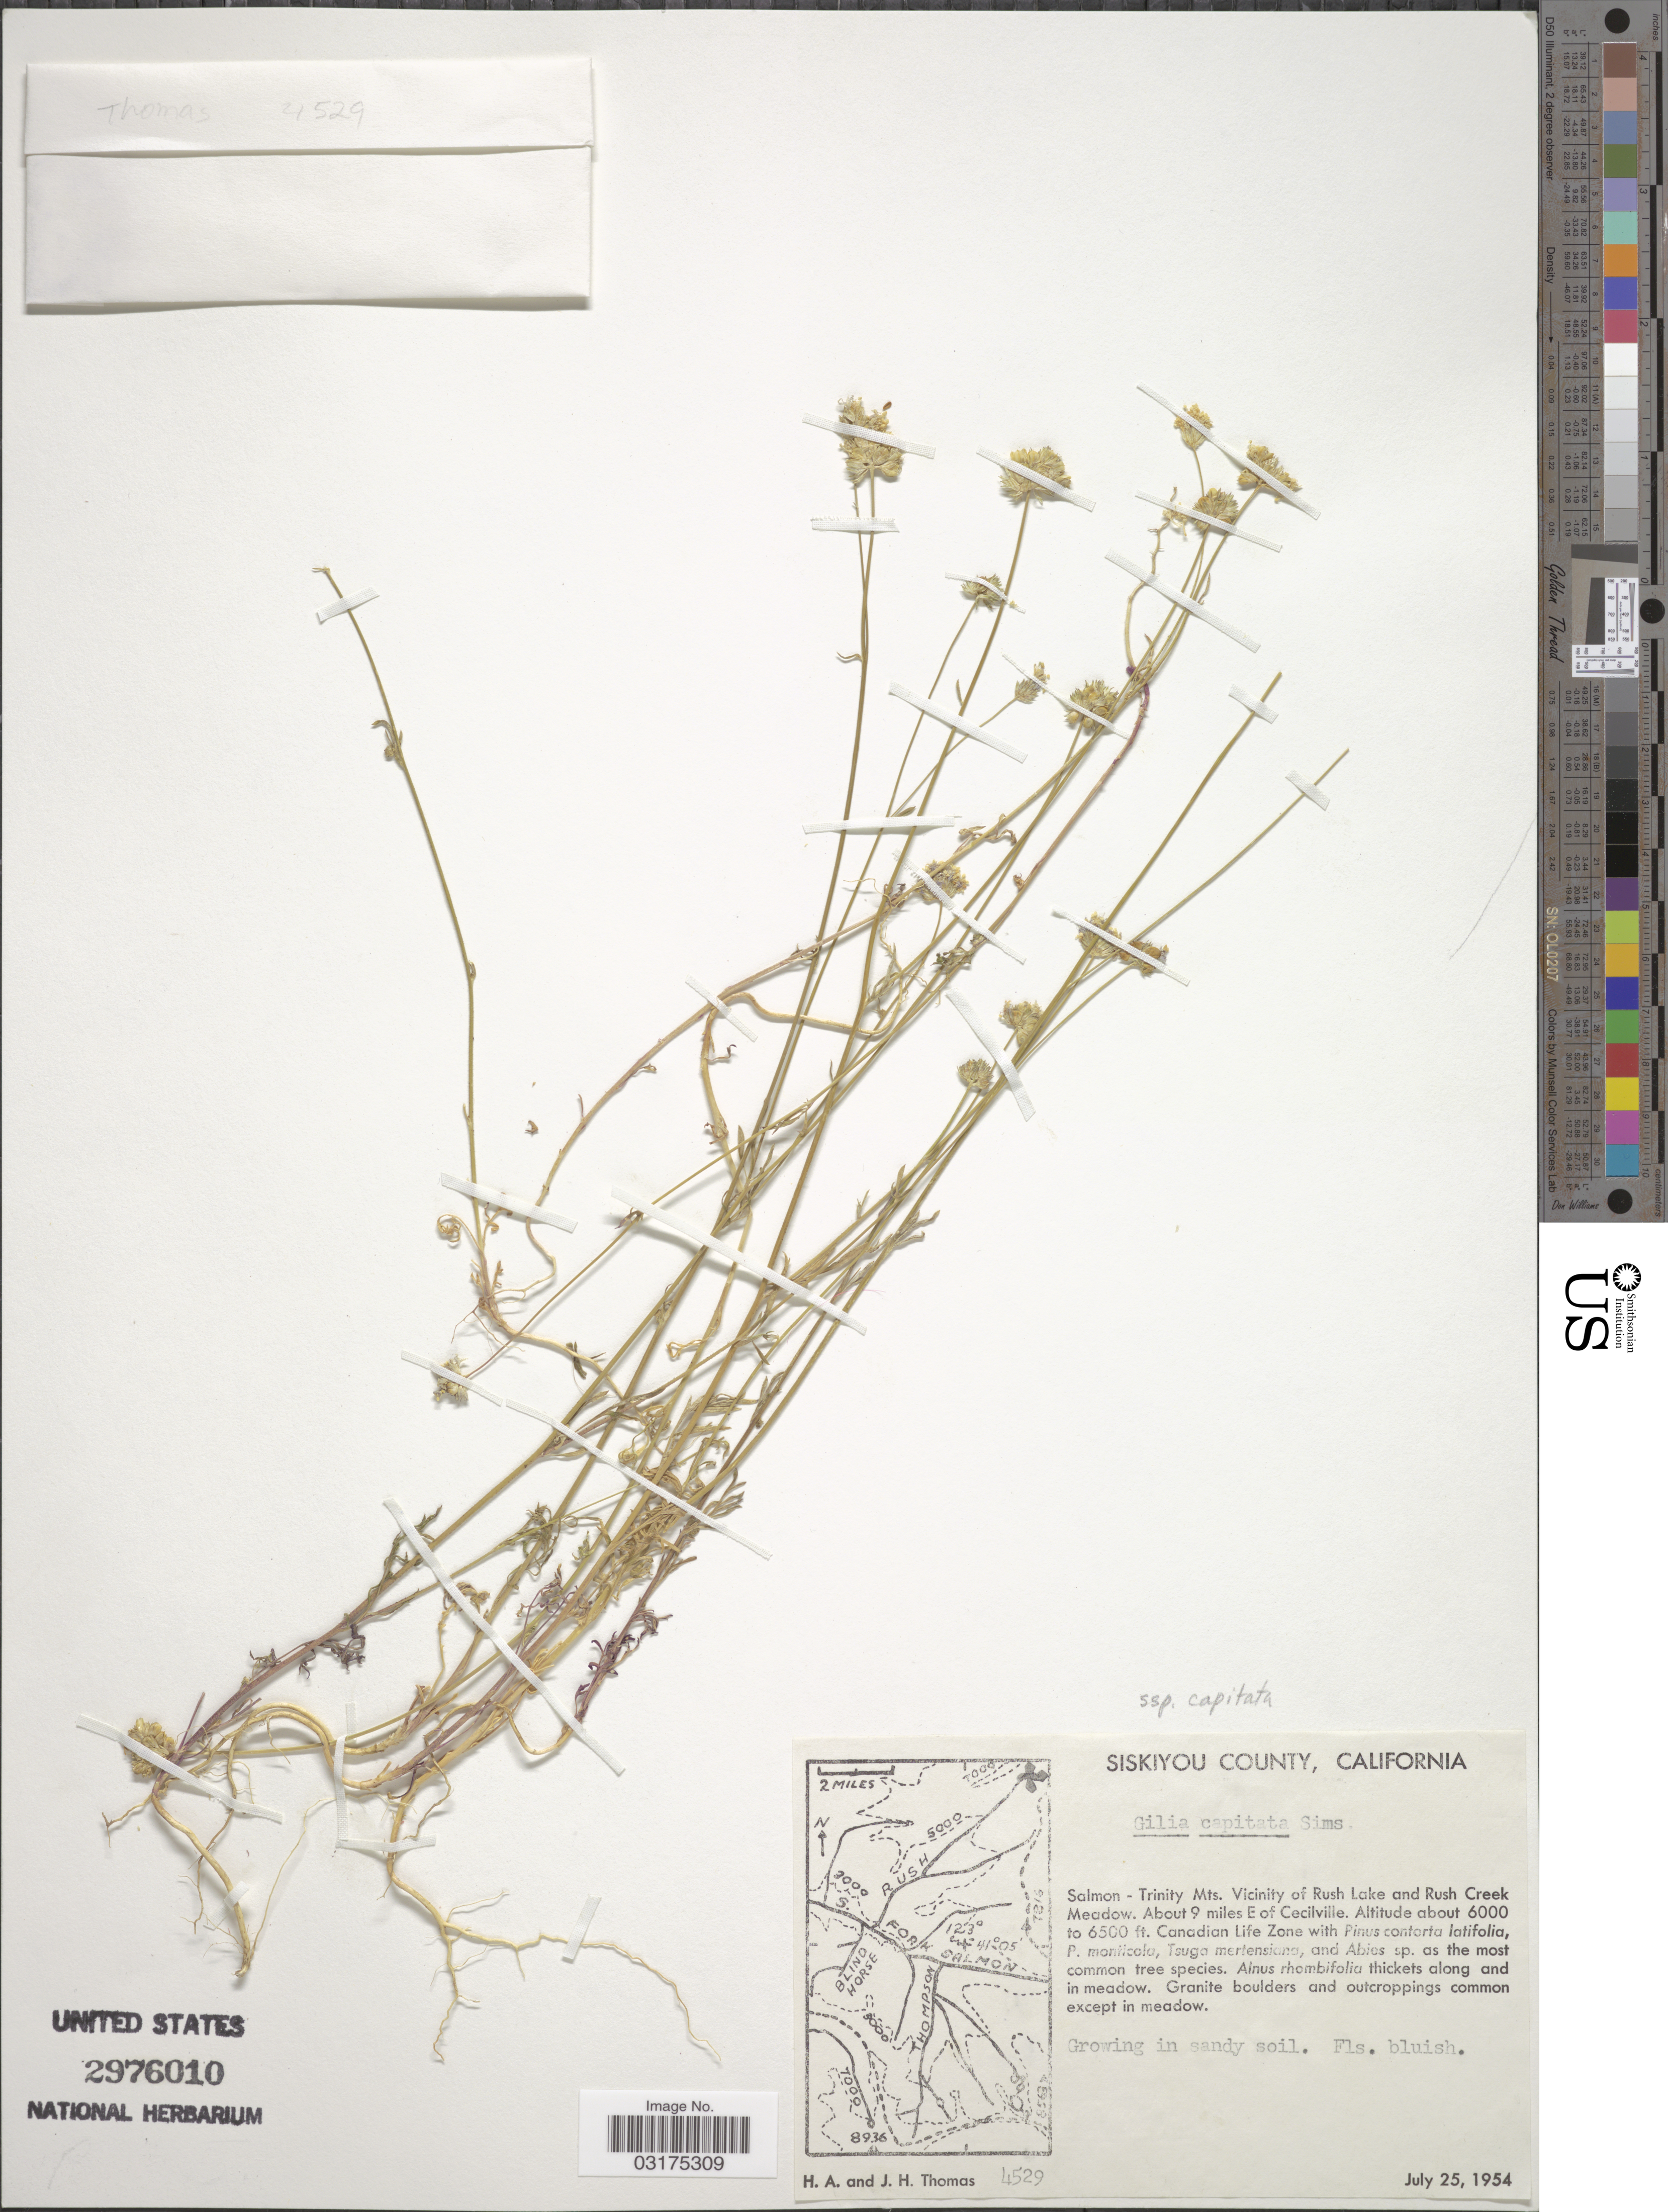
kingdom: Plantae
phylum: Tracheophyta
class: Magnoliopsida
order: Ericales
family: Polemoniaceae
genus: Gilia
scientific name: Gilia capitata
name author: Sims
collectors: H. Thomas & J. H. Thomas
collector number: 4529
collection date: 1954-07-25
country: United States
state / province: California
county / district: Siskiyou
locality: Siskiyou County, Salmon - Trinity Mts. Vicinity of Rush Lake and Rush Creek Meadow, About 9 miles E of Cecilville.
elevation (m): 1829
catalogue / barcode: US 2976010